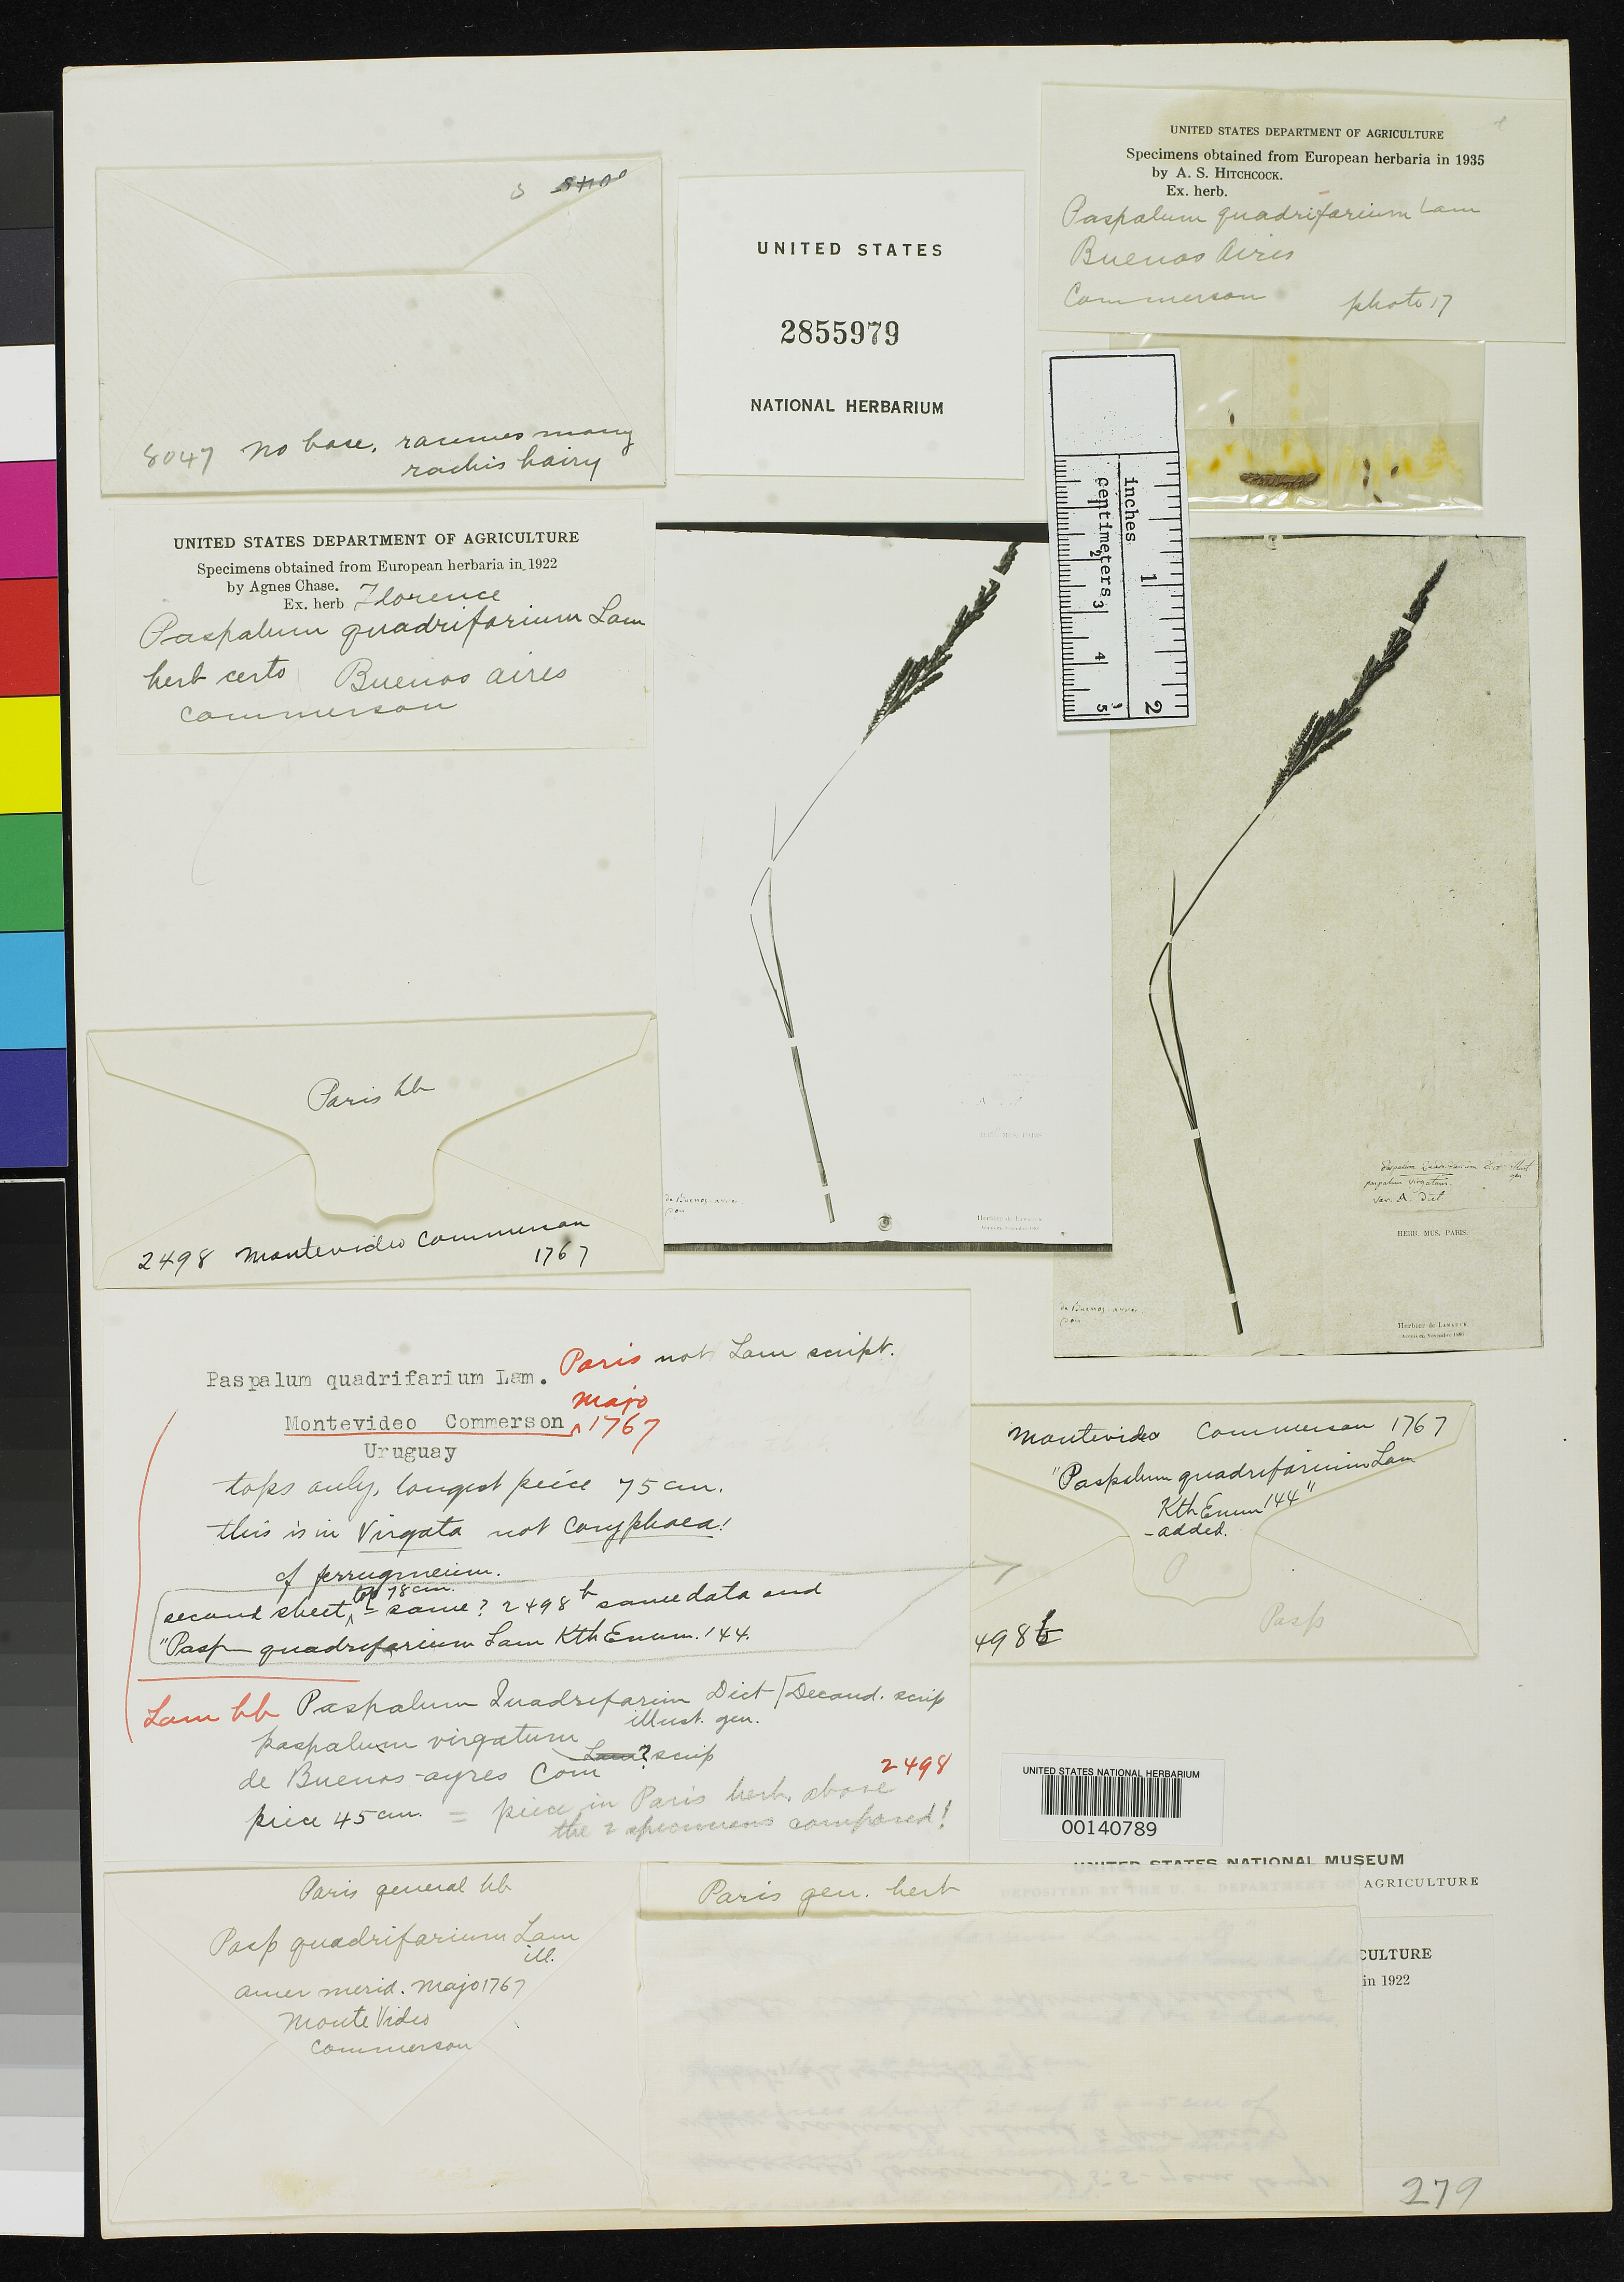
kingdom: Plantae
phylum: Tracheophyta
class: Liliopsida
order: Poales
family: Poaceae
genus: Paspalum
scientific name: Paspalum quadrifarium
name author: Lam.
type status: Type Fragment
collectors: P. Commerson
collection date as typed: May 1767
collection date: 1767-05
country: Uruguay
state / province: Montevideo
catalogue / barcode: US 2855979